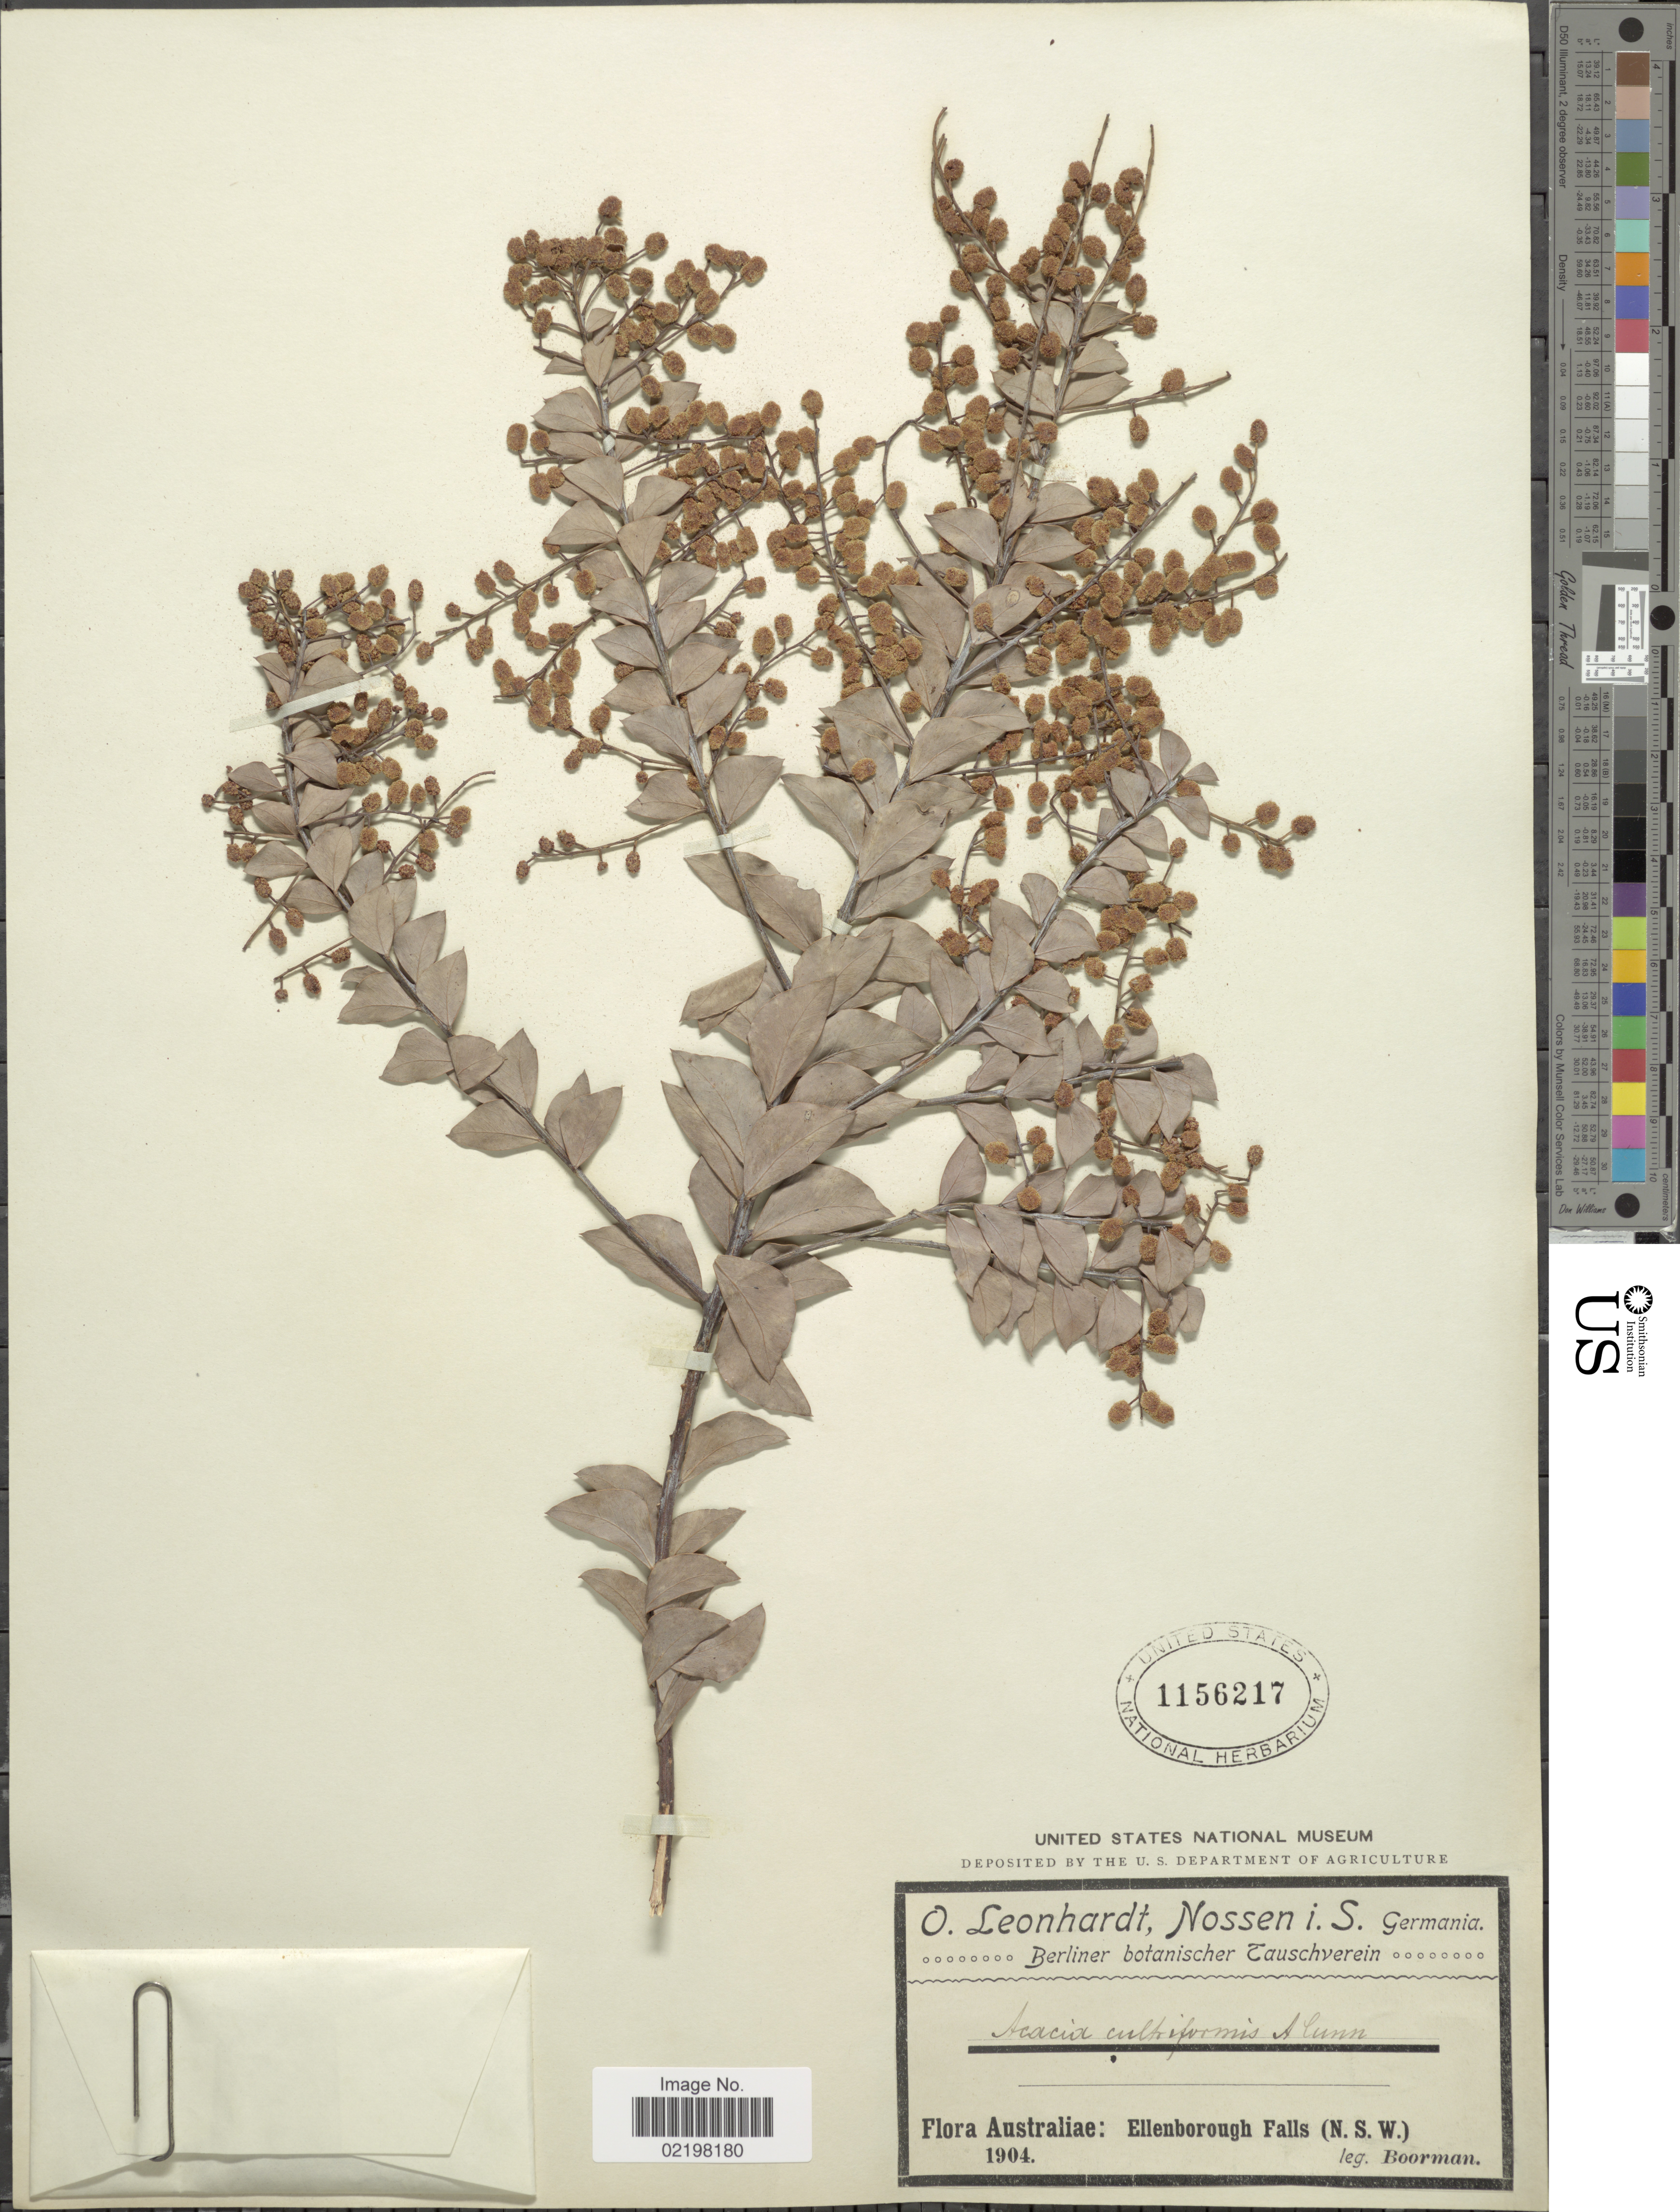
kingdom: Plantae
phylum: Tracheophyta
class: Magnoliopsida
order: Fabales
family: Fabaceae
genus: Acacia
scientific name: Acacia cultriformis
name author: A. Cunn. ex G. Don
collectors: -. Boorman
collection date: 1904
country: Australia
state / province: New South Wales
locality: Australiae: Ellenborough Falls (N.S.W.)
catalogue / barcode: US 1156217